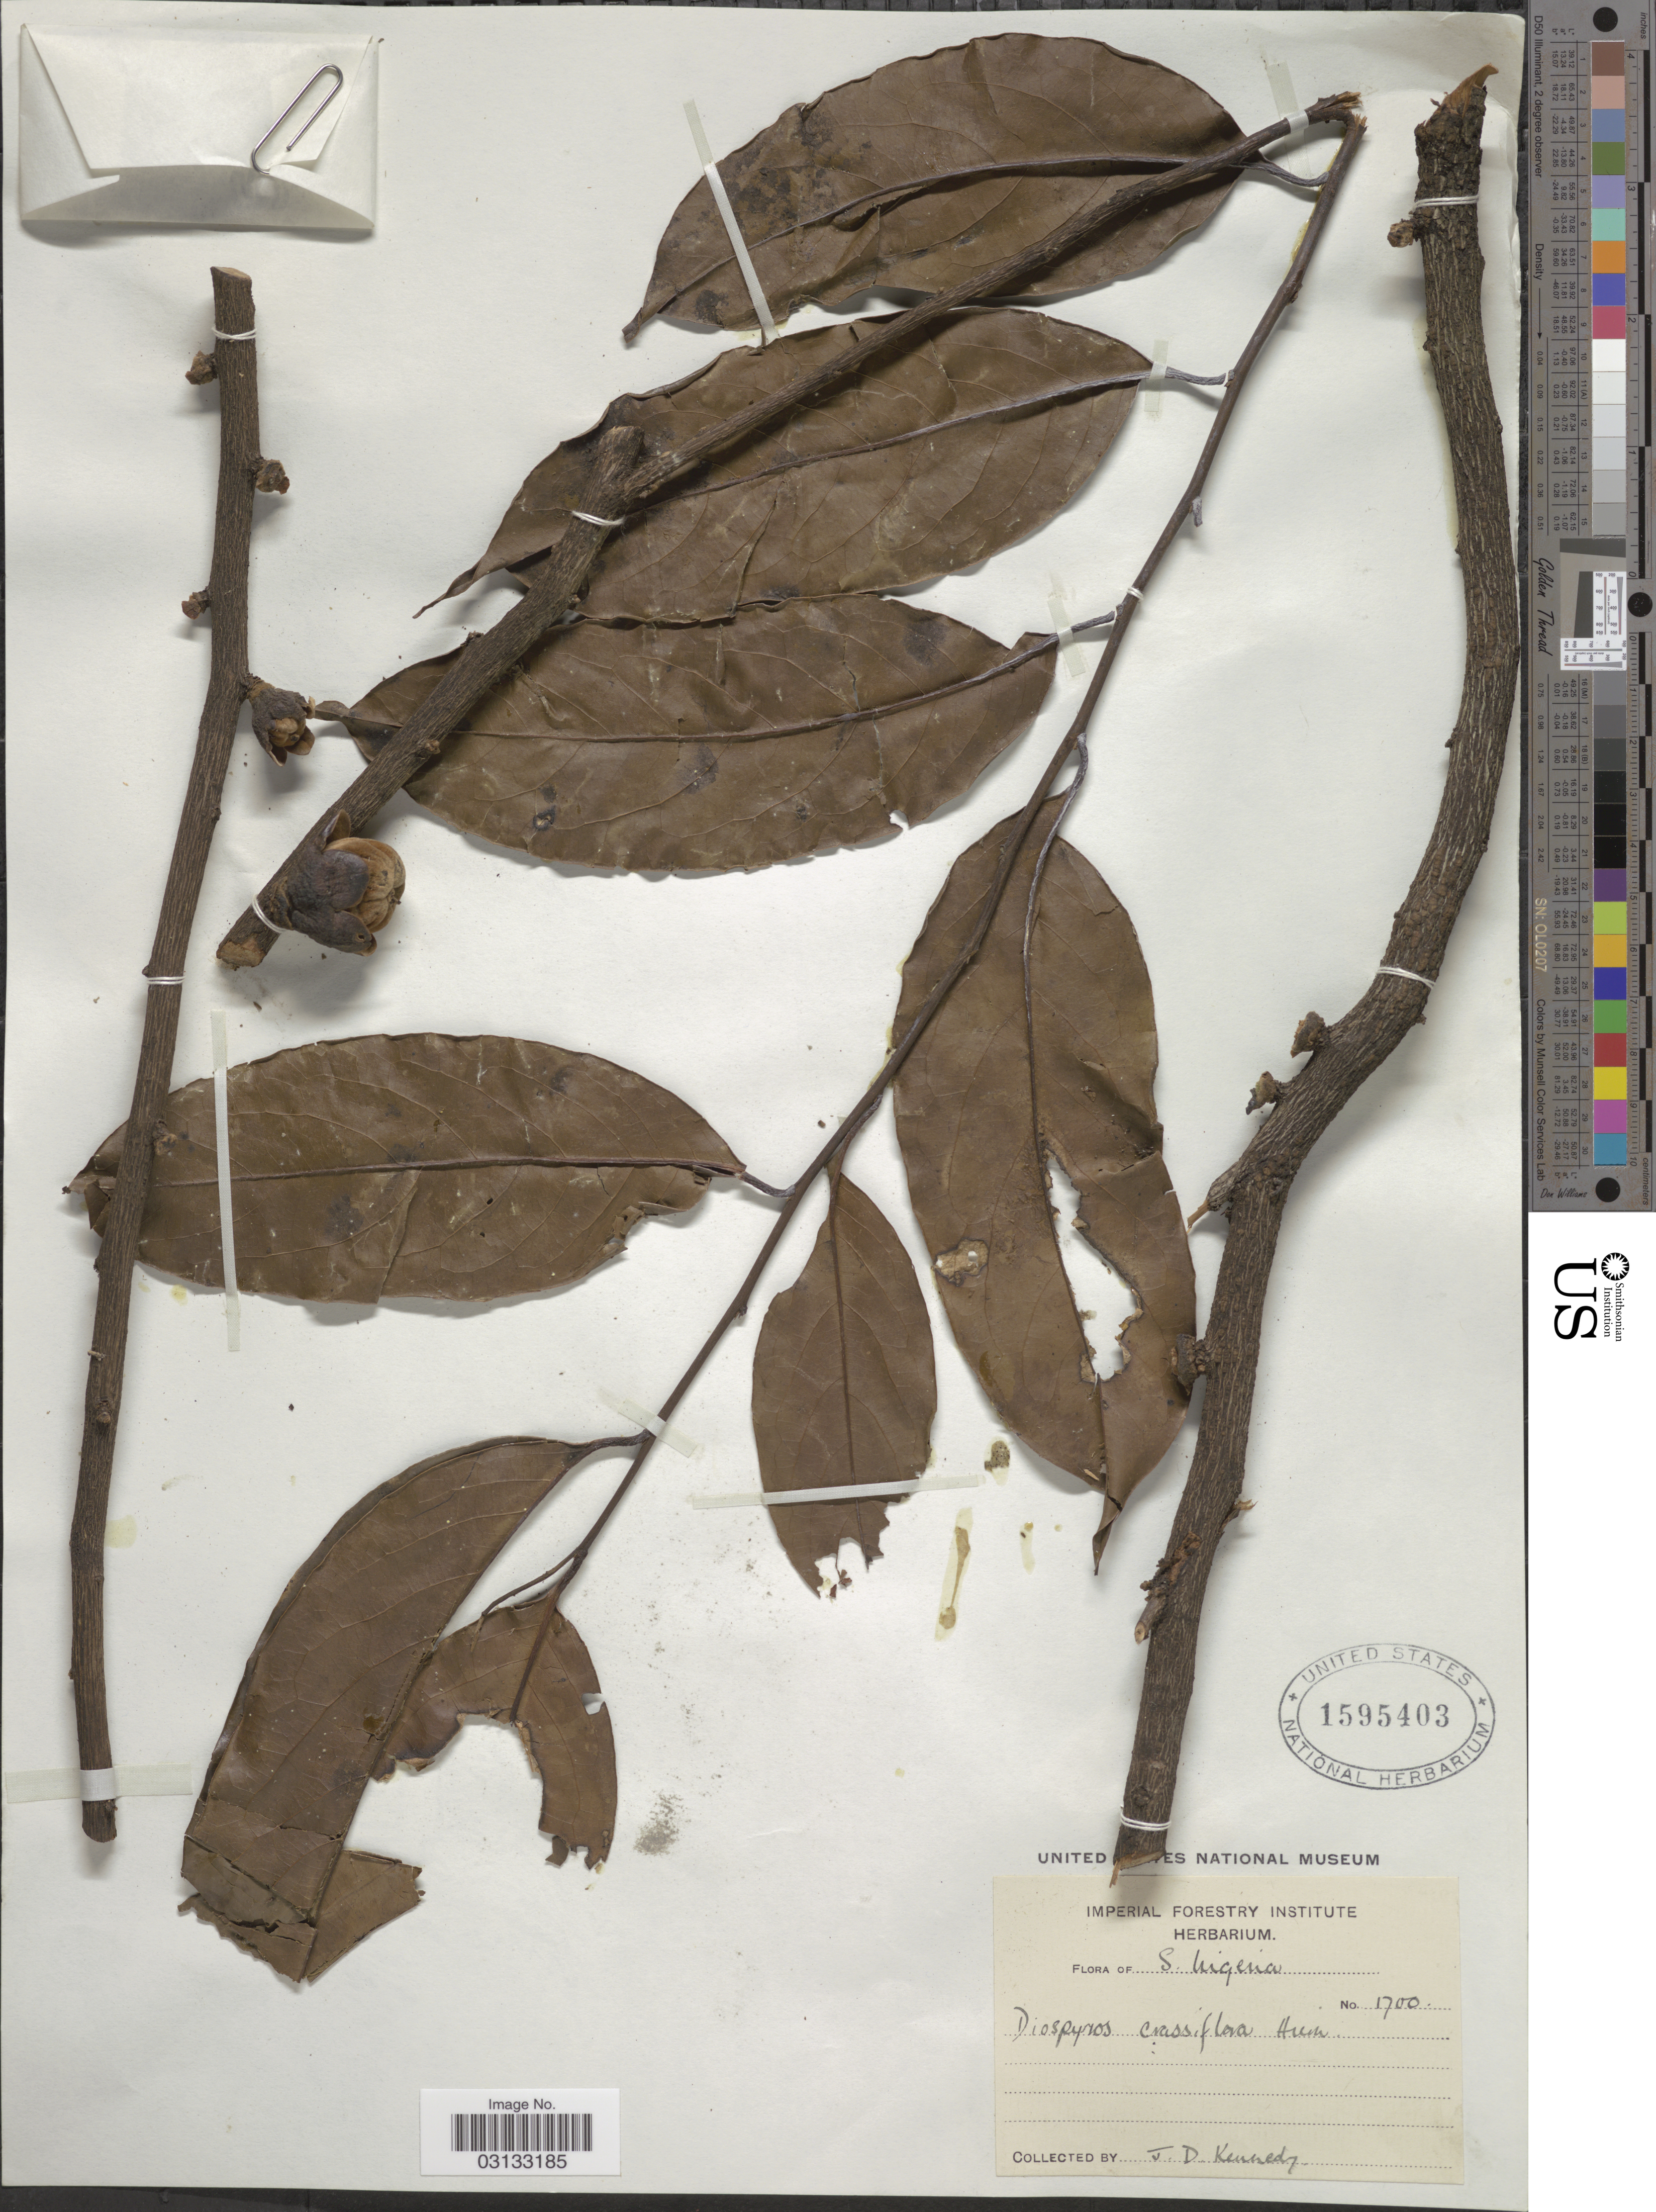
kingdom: Plantae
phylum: Tracheophyta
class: Magnoliopsida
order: Ericales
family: Ebenaceae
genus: Diospyros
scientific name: Diospyros crassiflora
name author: Hiern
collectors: J. D. Kennedy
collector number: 1700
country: Nigeria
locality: S. Nigeria.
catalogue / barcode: US 1595403